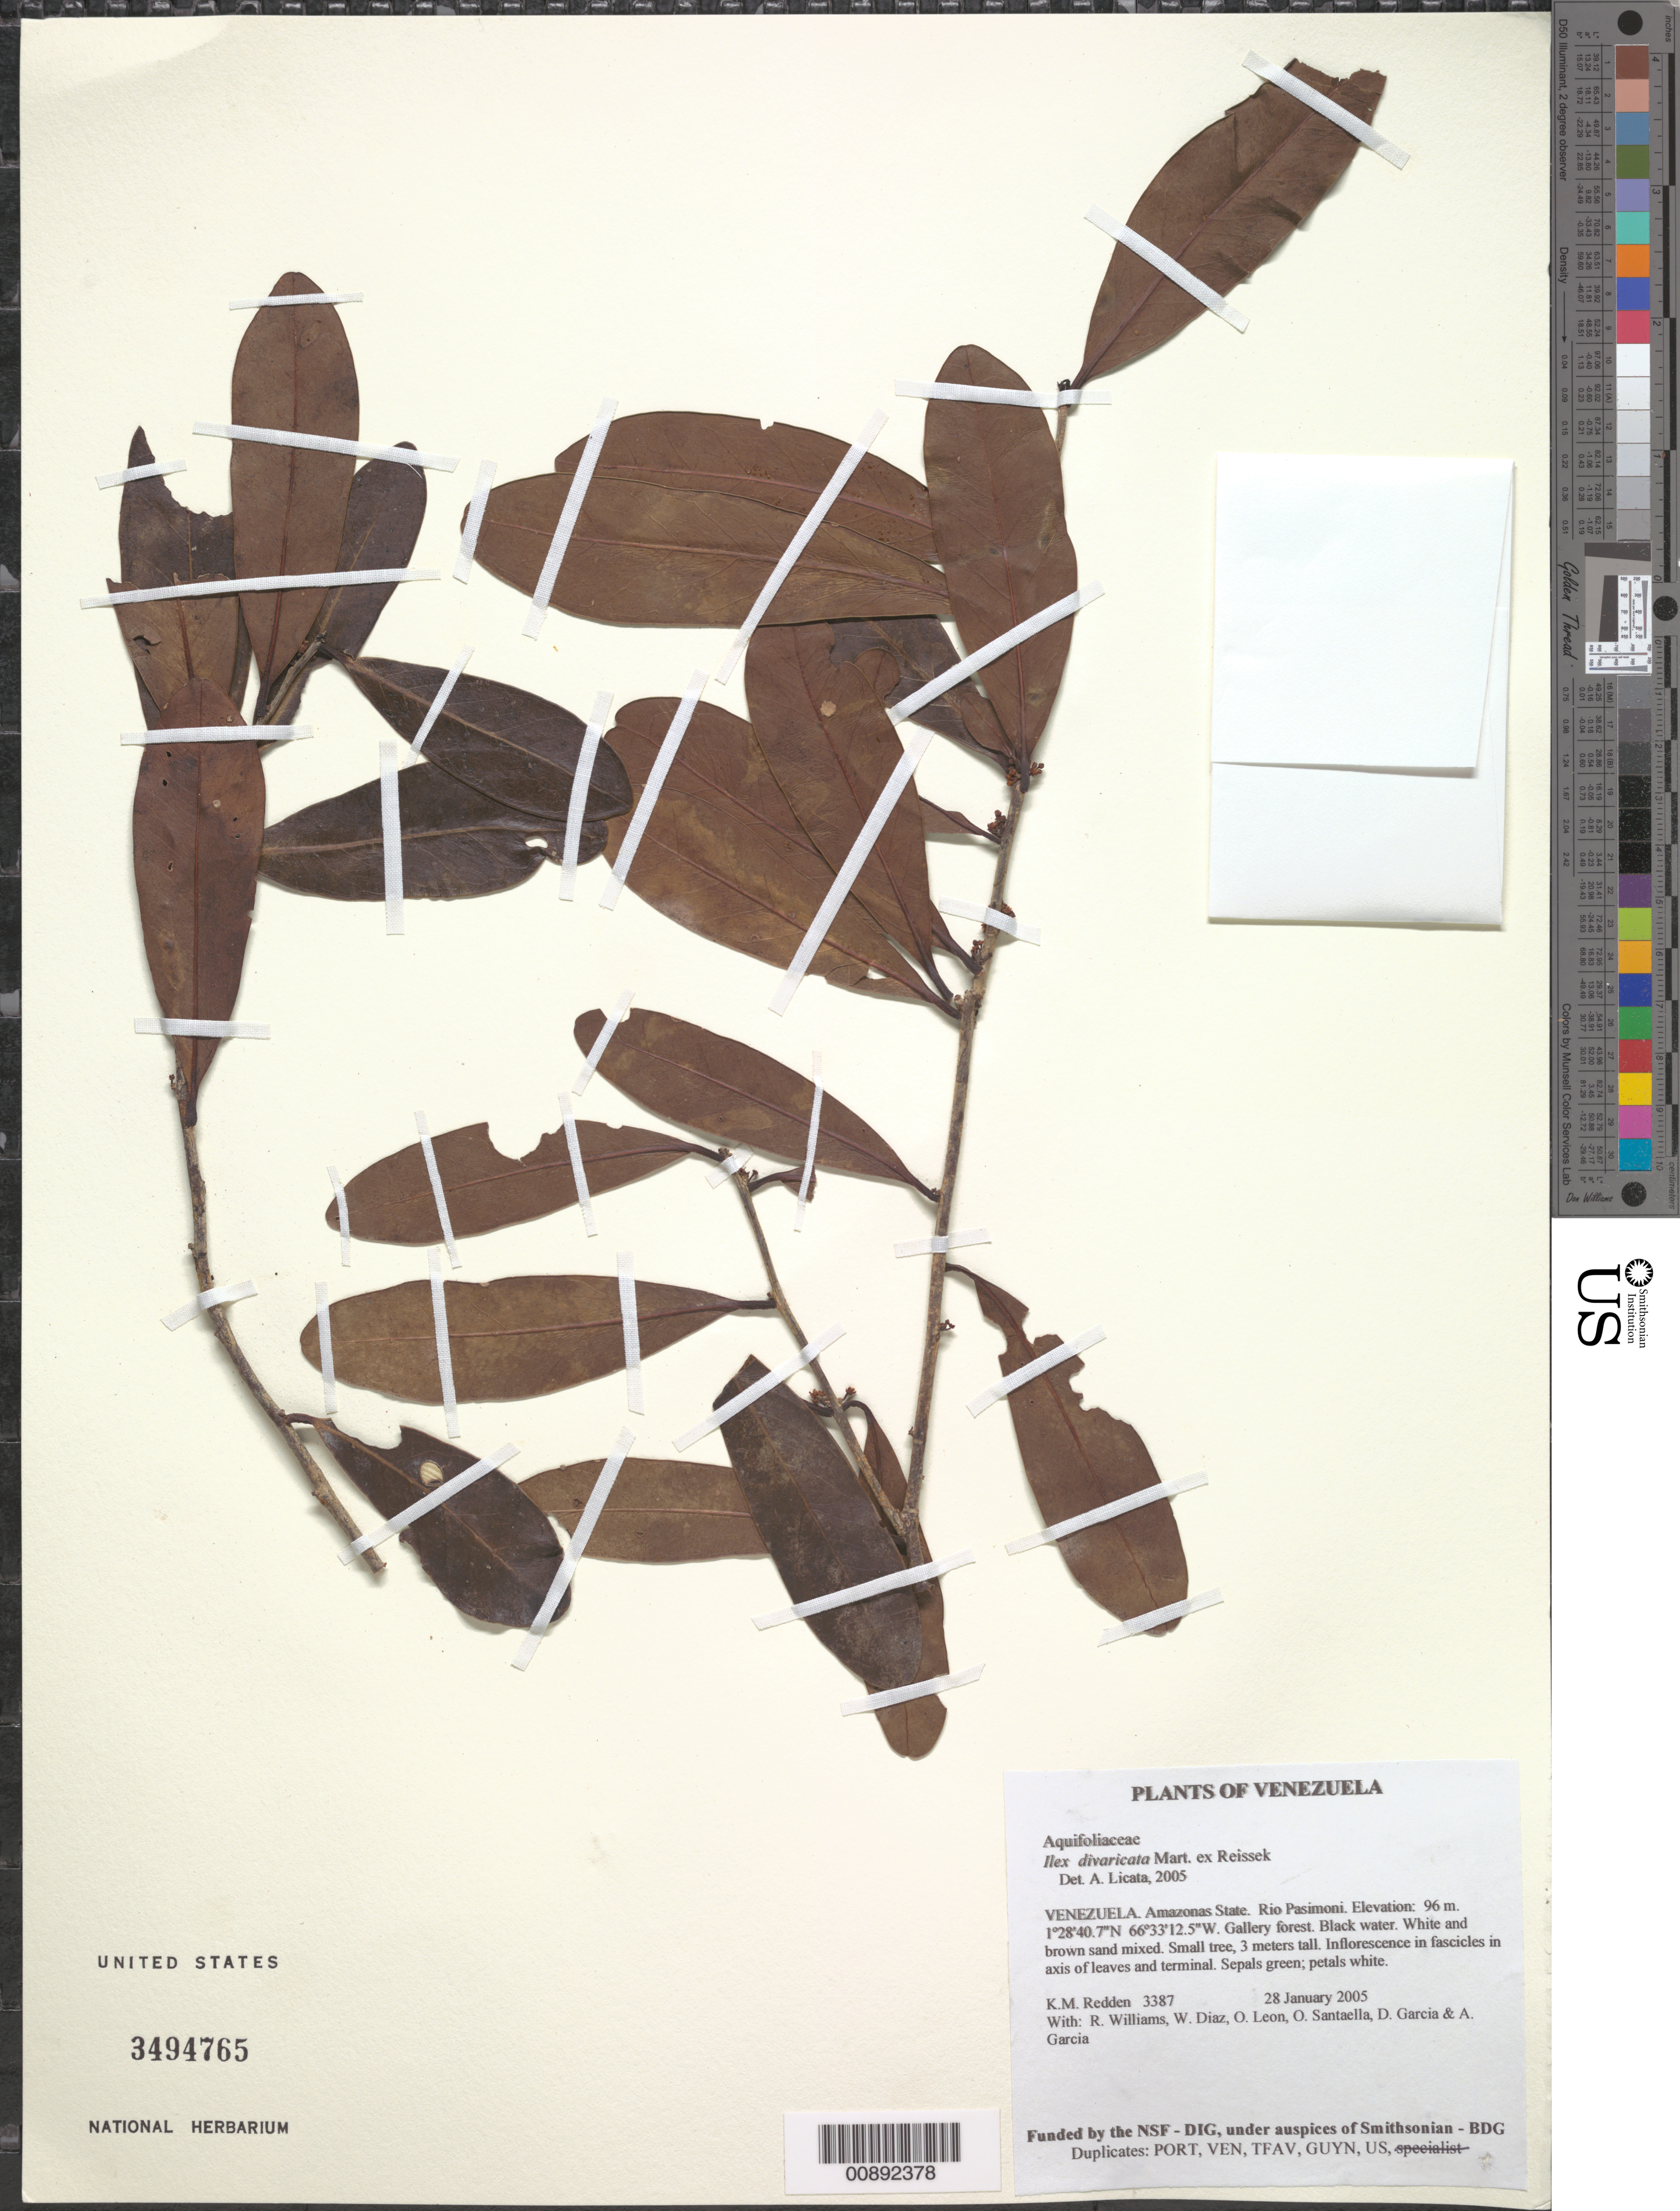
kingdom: Plantae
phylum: Tracheophyta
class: Magnoliopsida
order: Aquifoliales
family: Aquifoliaceae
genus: Ilex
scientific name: Ilex divaricata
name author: Mart. ex Reissek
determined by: Licata, A., (PORT), Univ. Nac. Exp. de los Llanos Ezequiel Zamora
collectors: K. M. Redden, R. Williams, W. Díaz P., O. León, O. Santaella, D. Garcia & A. Garcia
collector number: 3387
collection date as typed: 28 January 2005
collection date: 2005-01-28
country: Venezuela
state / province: Amazonas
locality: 06 - Rio Pasimoni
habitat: Gallery forest. Black water. White and brown sand mixed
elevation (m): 96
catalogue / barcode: US 3494765